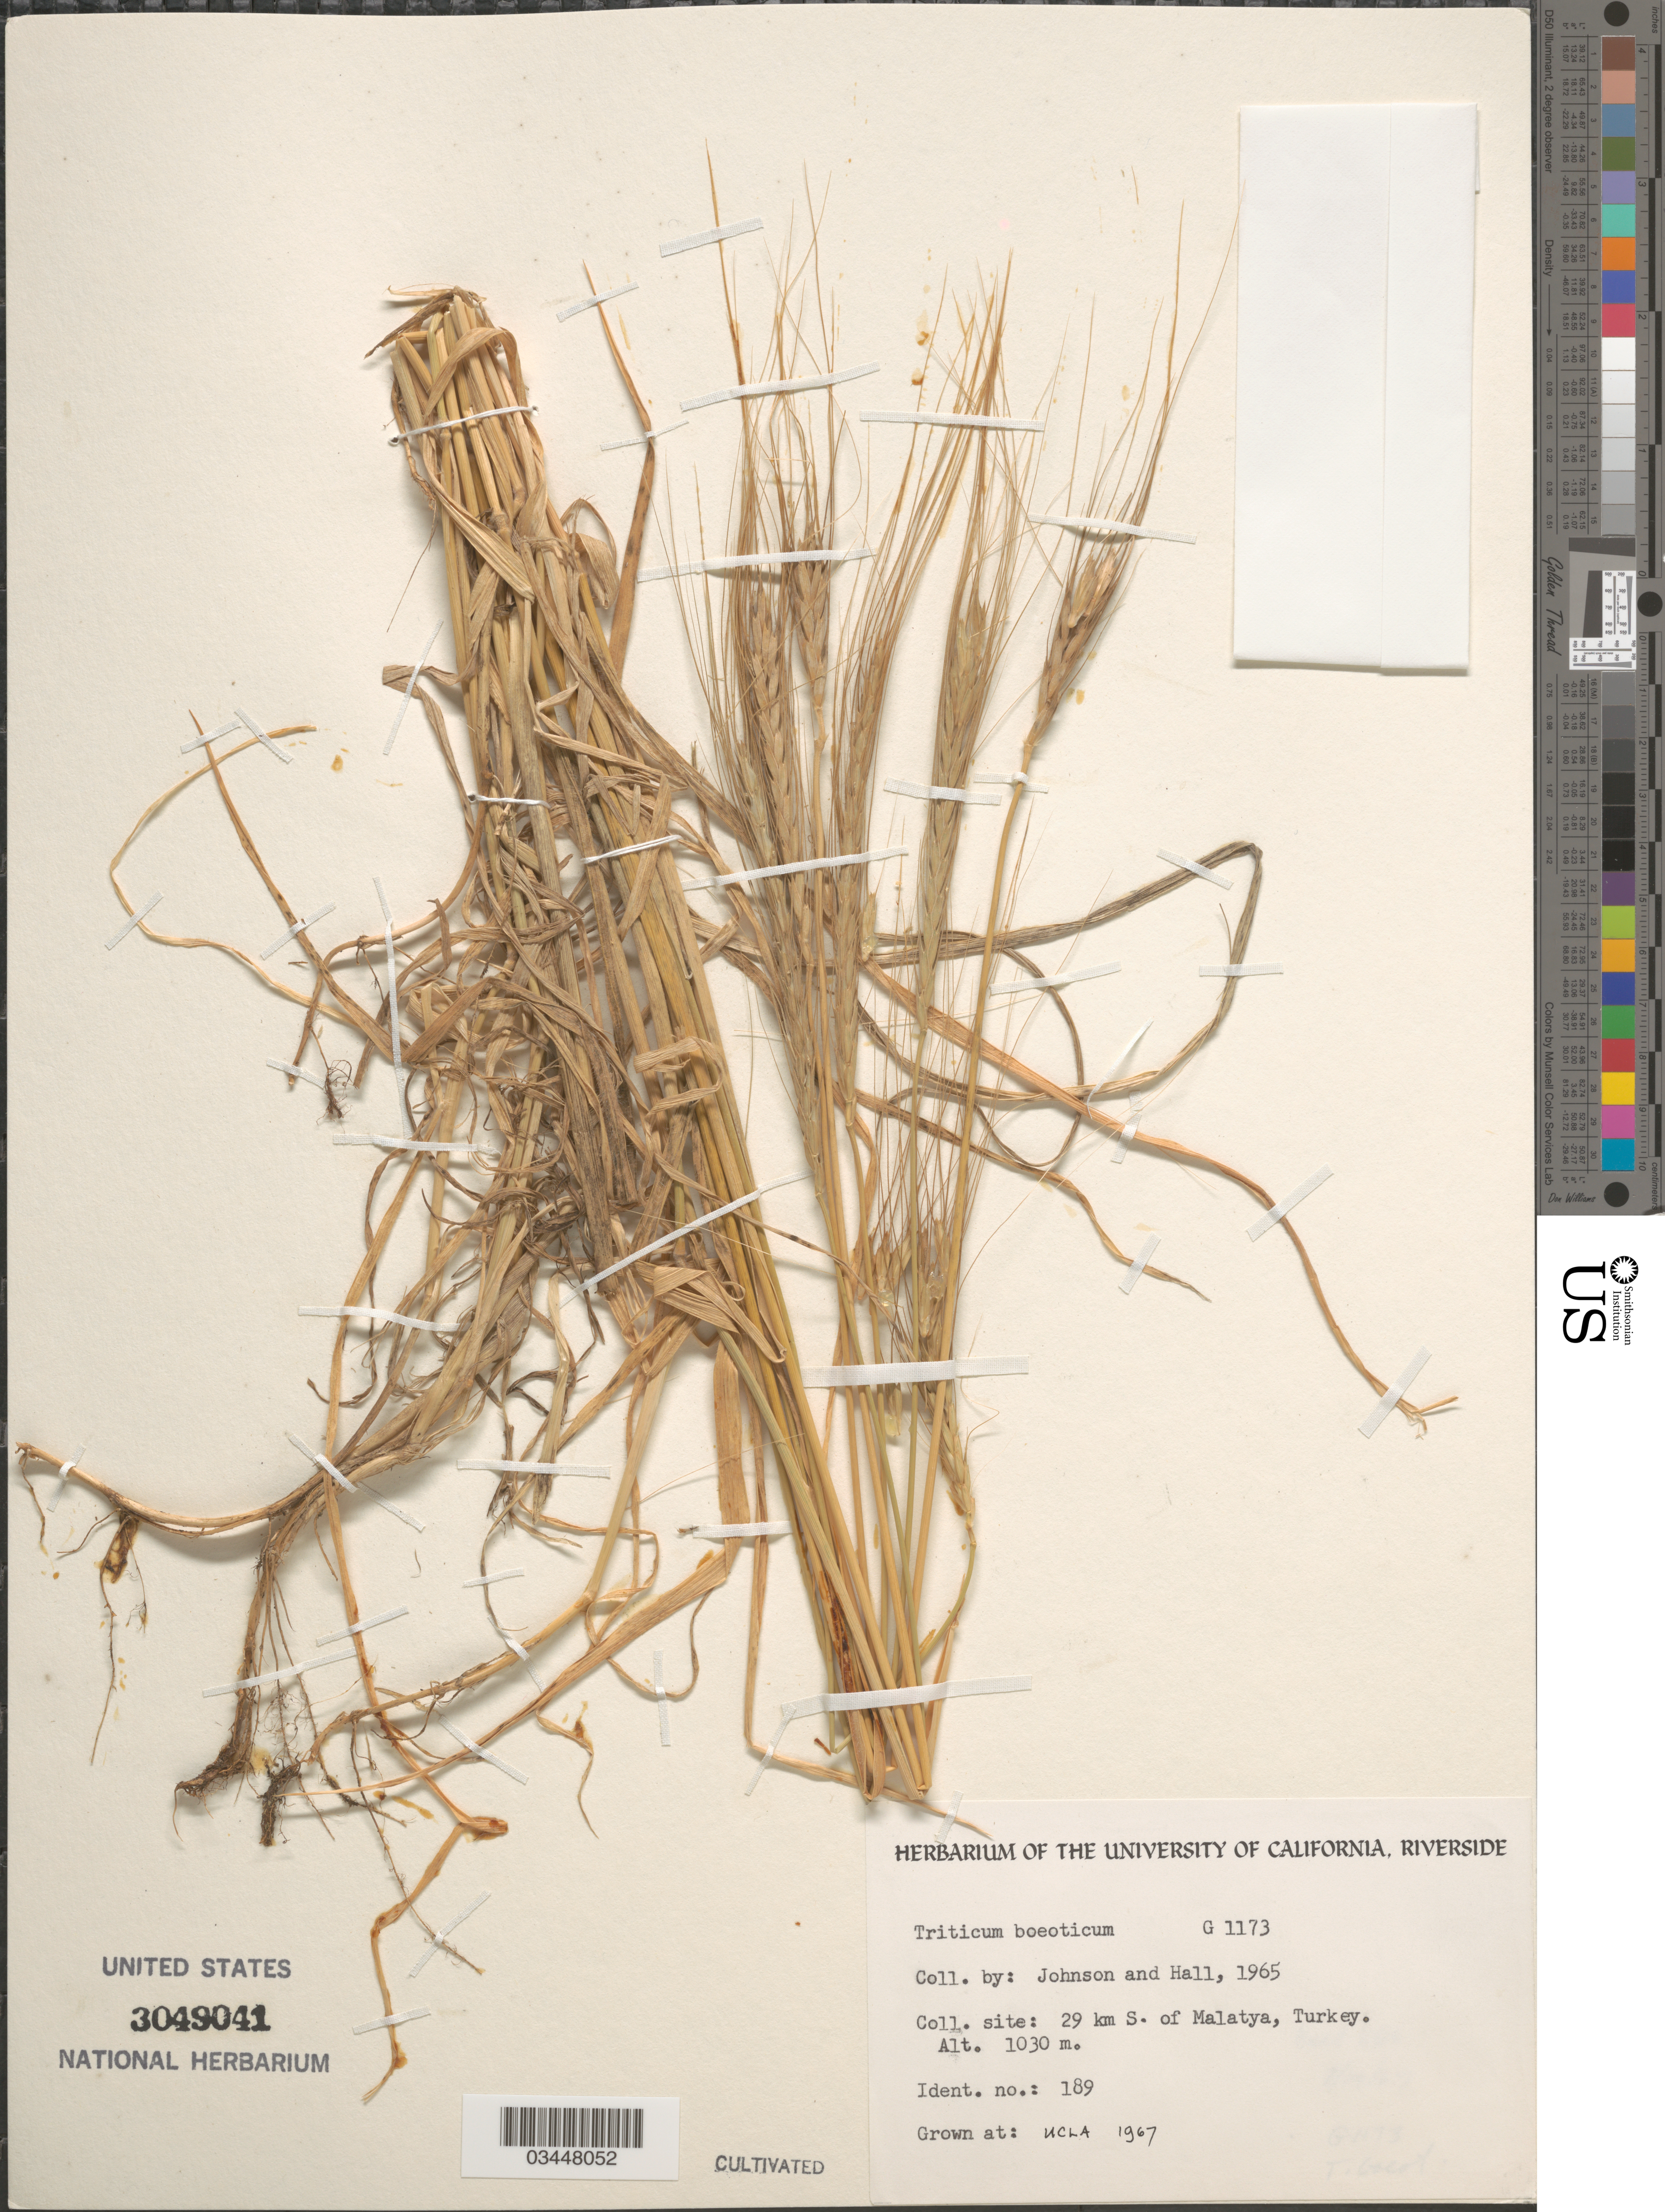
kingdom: Plantae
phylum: Tracheophyta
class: Liliopsida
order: Poales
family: Poaceae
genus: Triticum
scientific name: Triticum boeoticum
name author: Boiss.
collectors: ex herb. Univ. of California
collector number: G1173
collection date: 1967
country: United States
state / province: California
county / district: Los Angeles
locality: UCLA.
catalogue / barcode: US 3049041